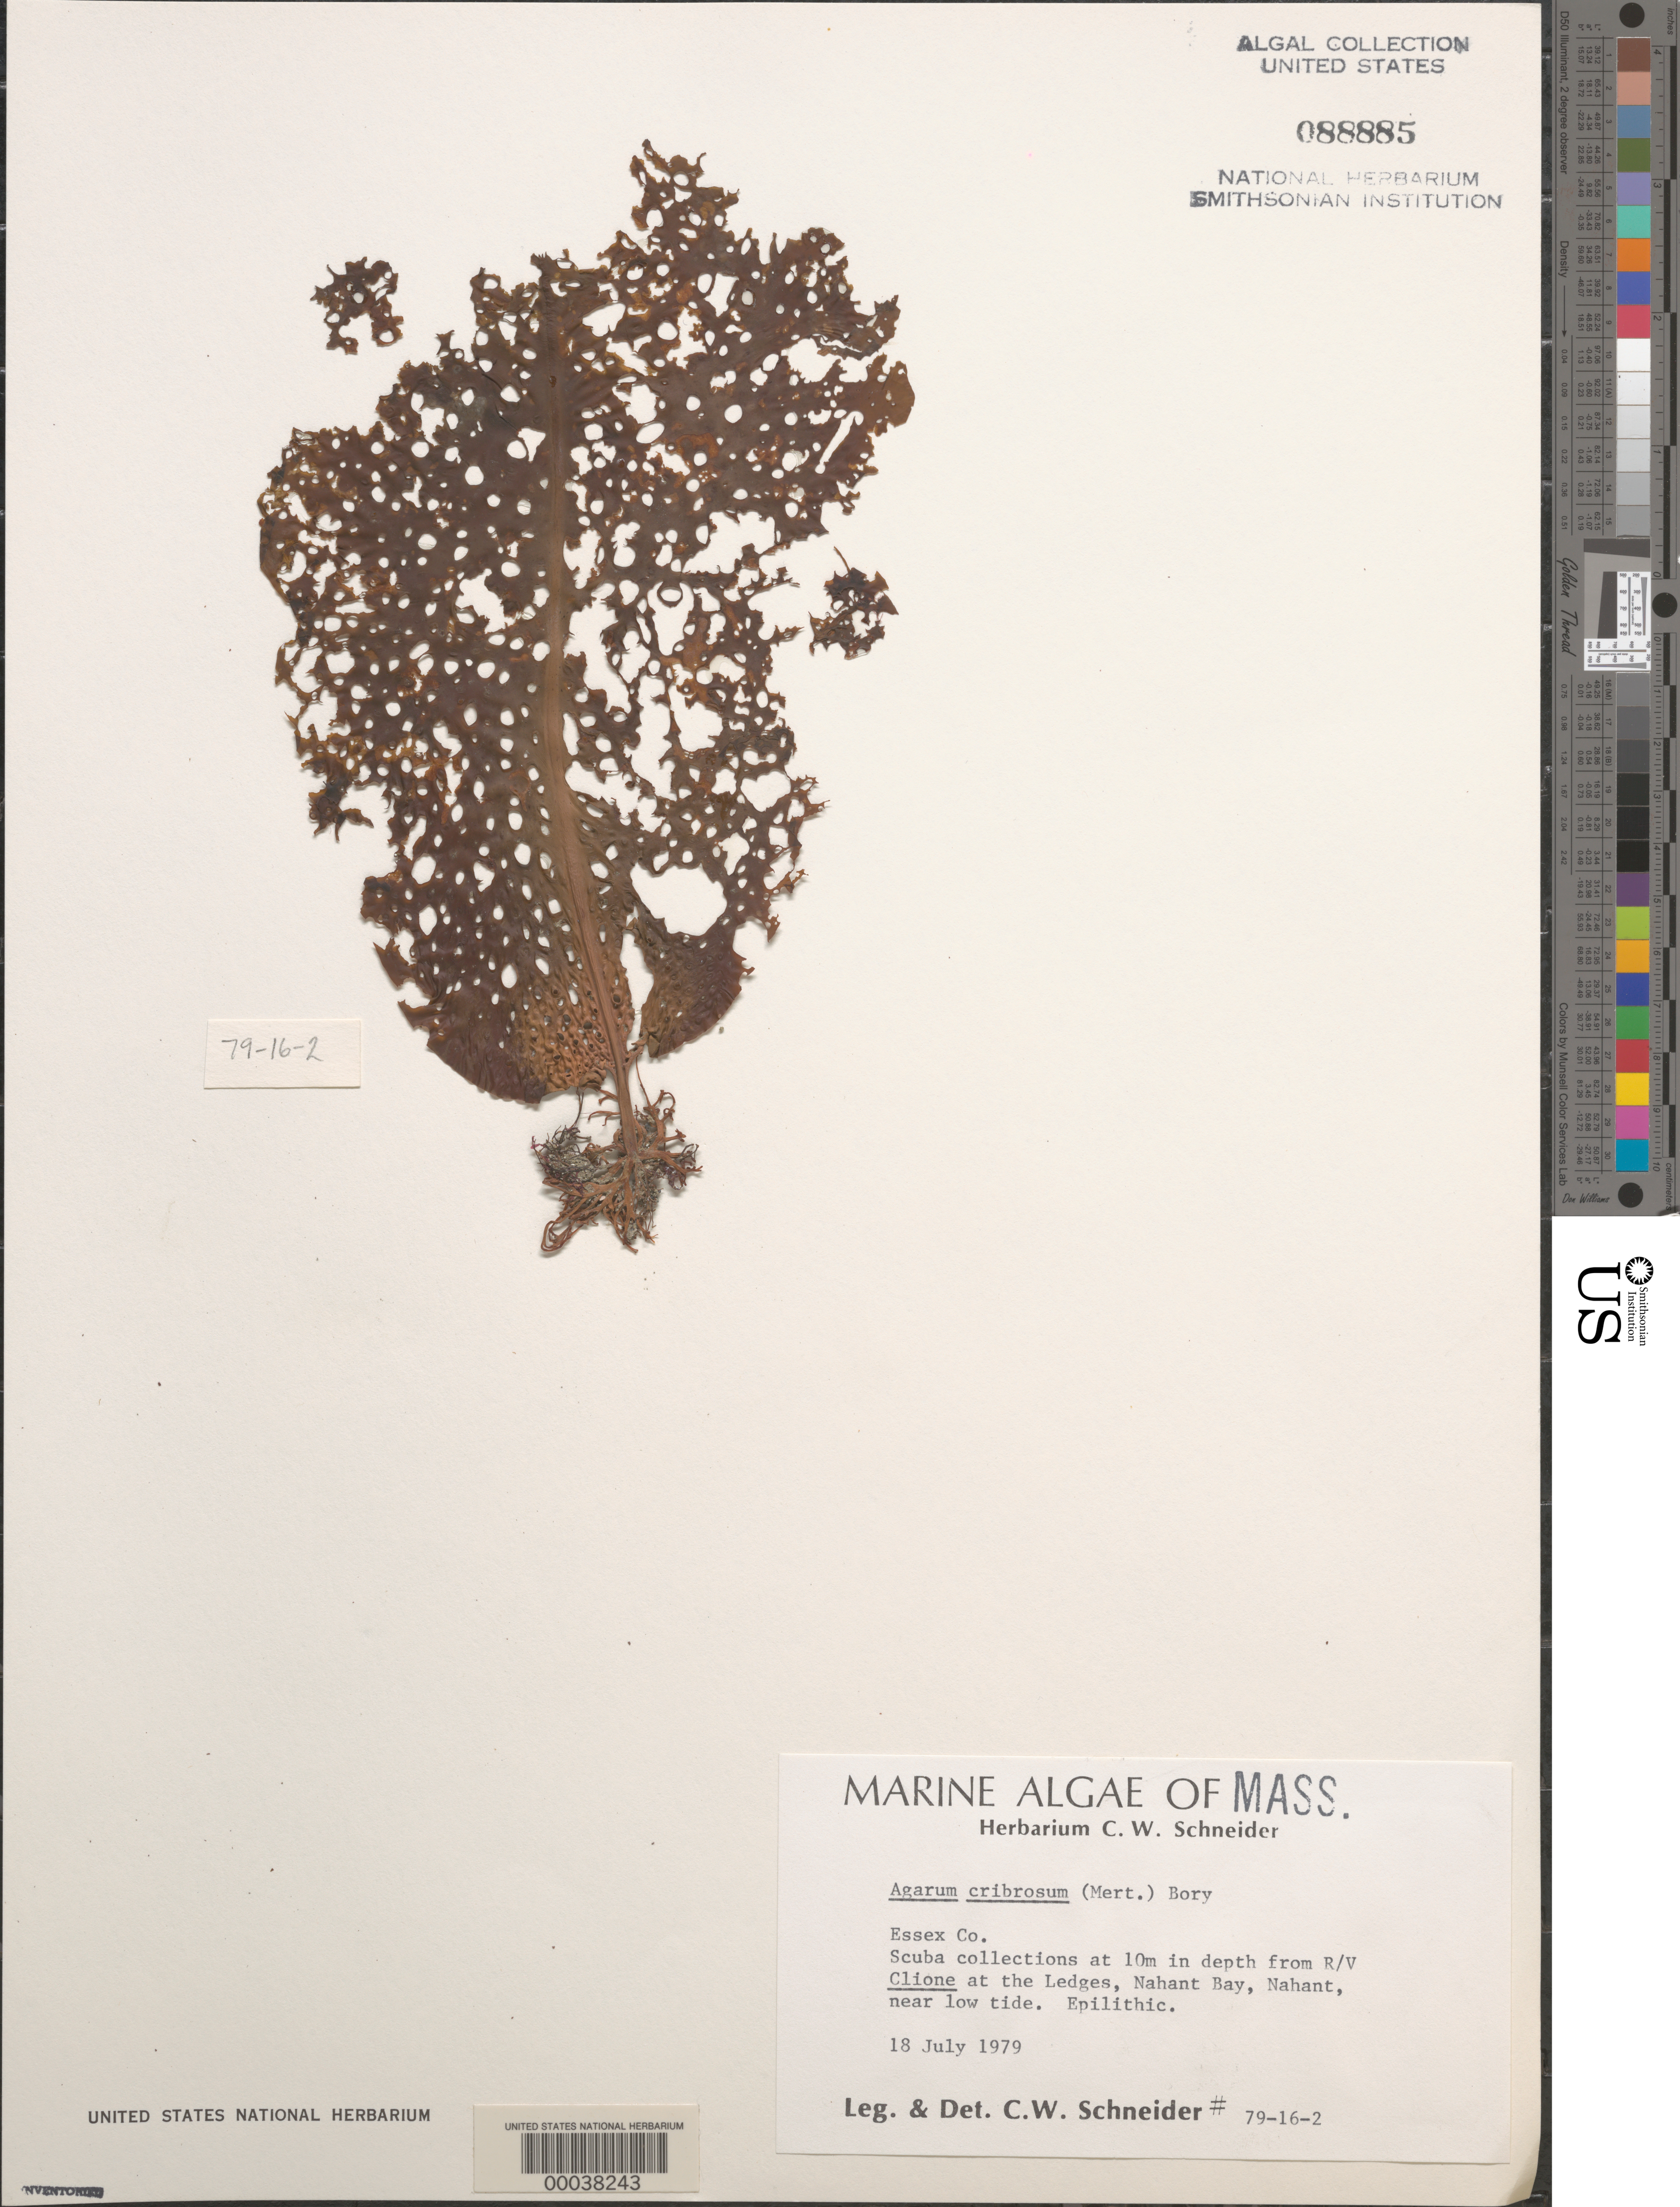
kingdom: Chromista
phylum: Ochrophyta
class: Phaeophyceae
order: Laminariales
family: Costariaceae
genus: Agarum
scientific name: Agarum clathratum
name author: Dumortier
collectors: C. W. Schneider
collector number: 79-16-2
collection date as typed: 18 Jul 1979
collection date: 1979-07-18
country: United States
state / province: Massachusetts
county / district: Essex County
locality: The Ledges, Nahant Bay, Nahant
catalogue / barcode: US 88885